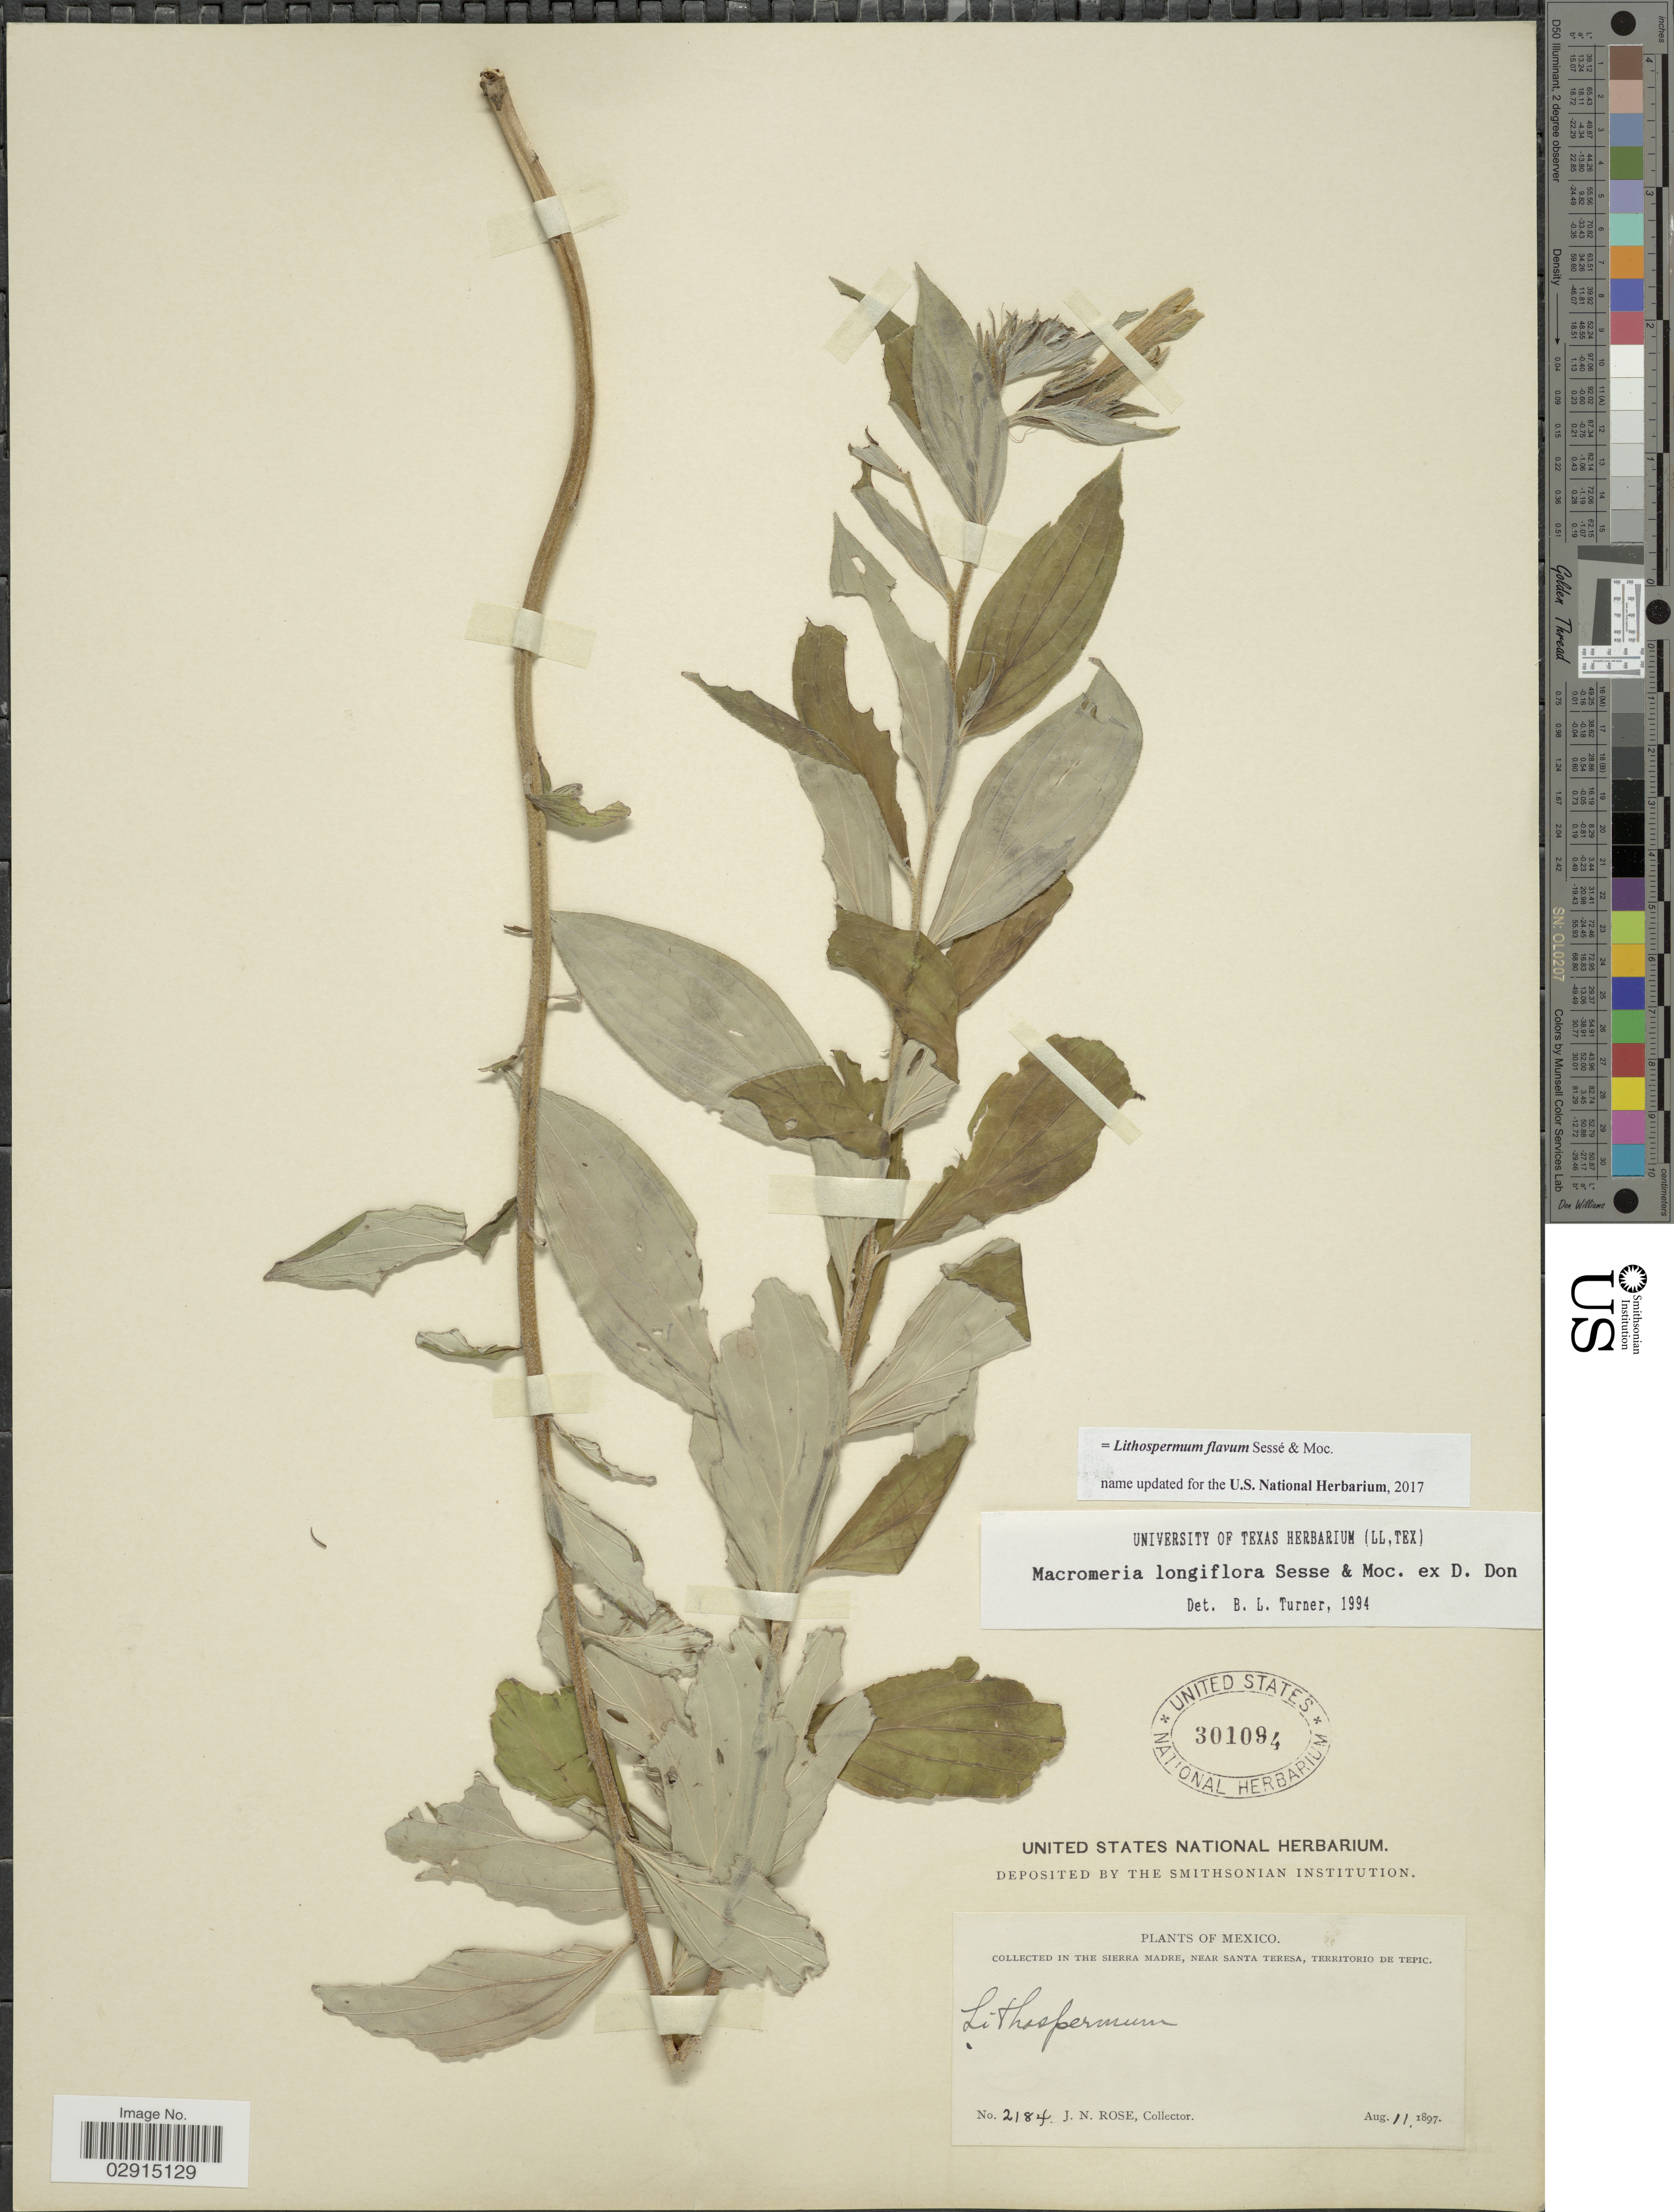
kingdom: Plantae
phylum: Tracheophyta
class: Magnoliopsida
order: Boraginales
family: Boraginaceae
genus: Lithospermum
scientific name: Lithospermum flavum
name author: Sessé & Moc.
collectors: J. N. Rose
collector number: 2184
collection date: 1897-08-11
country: Mexico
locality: In the Sierra Madre, near Santa Teresa, Territorio de Tepic.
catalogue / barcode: US 301094